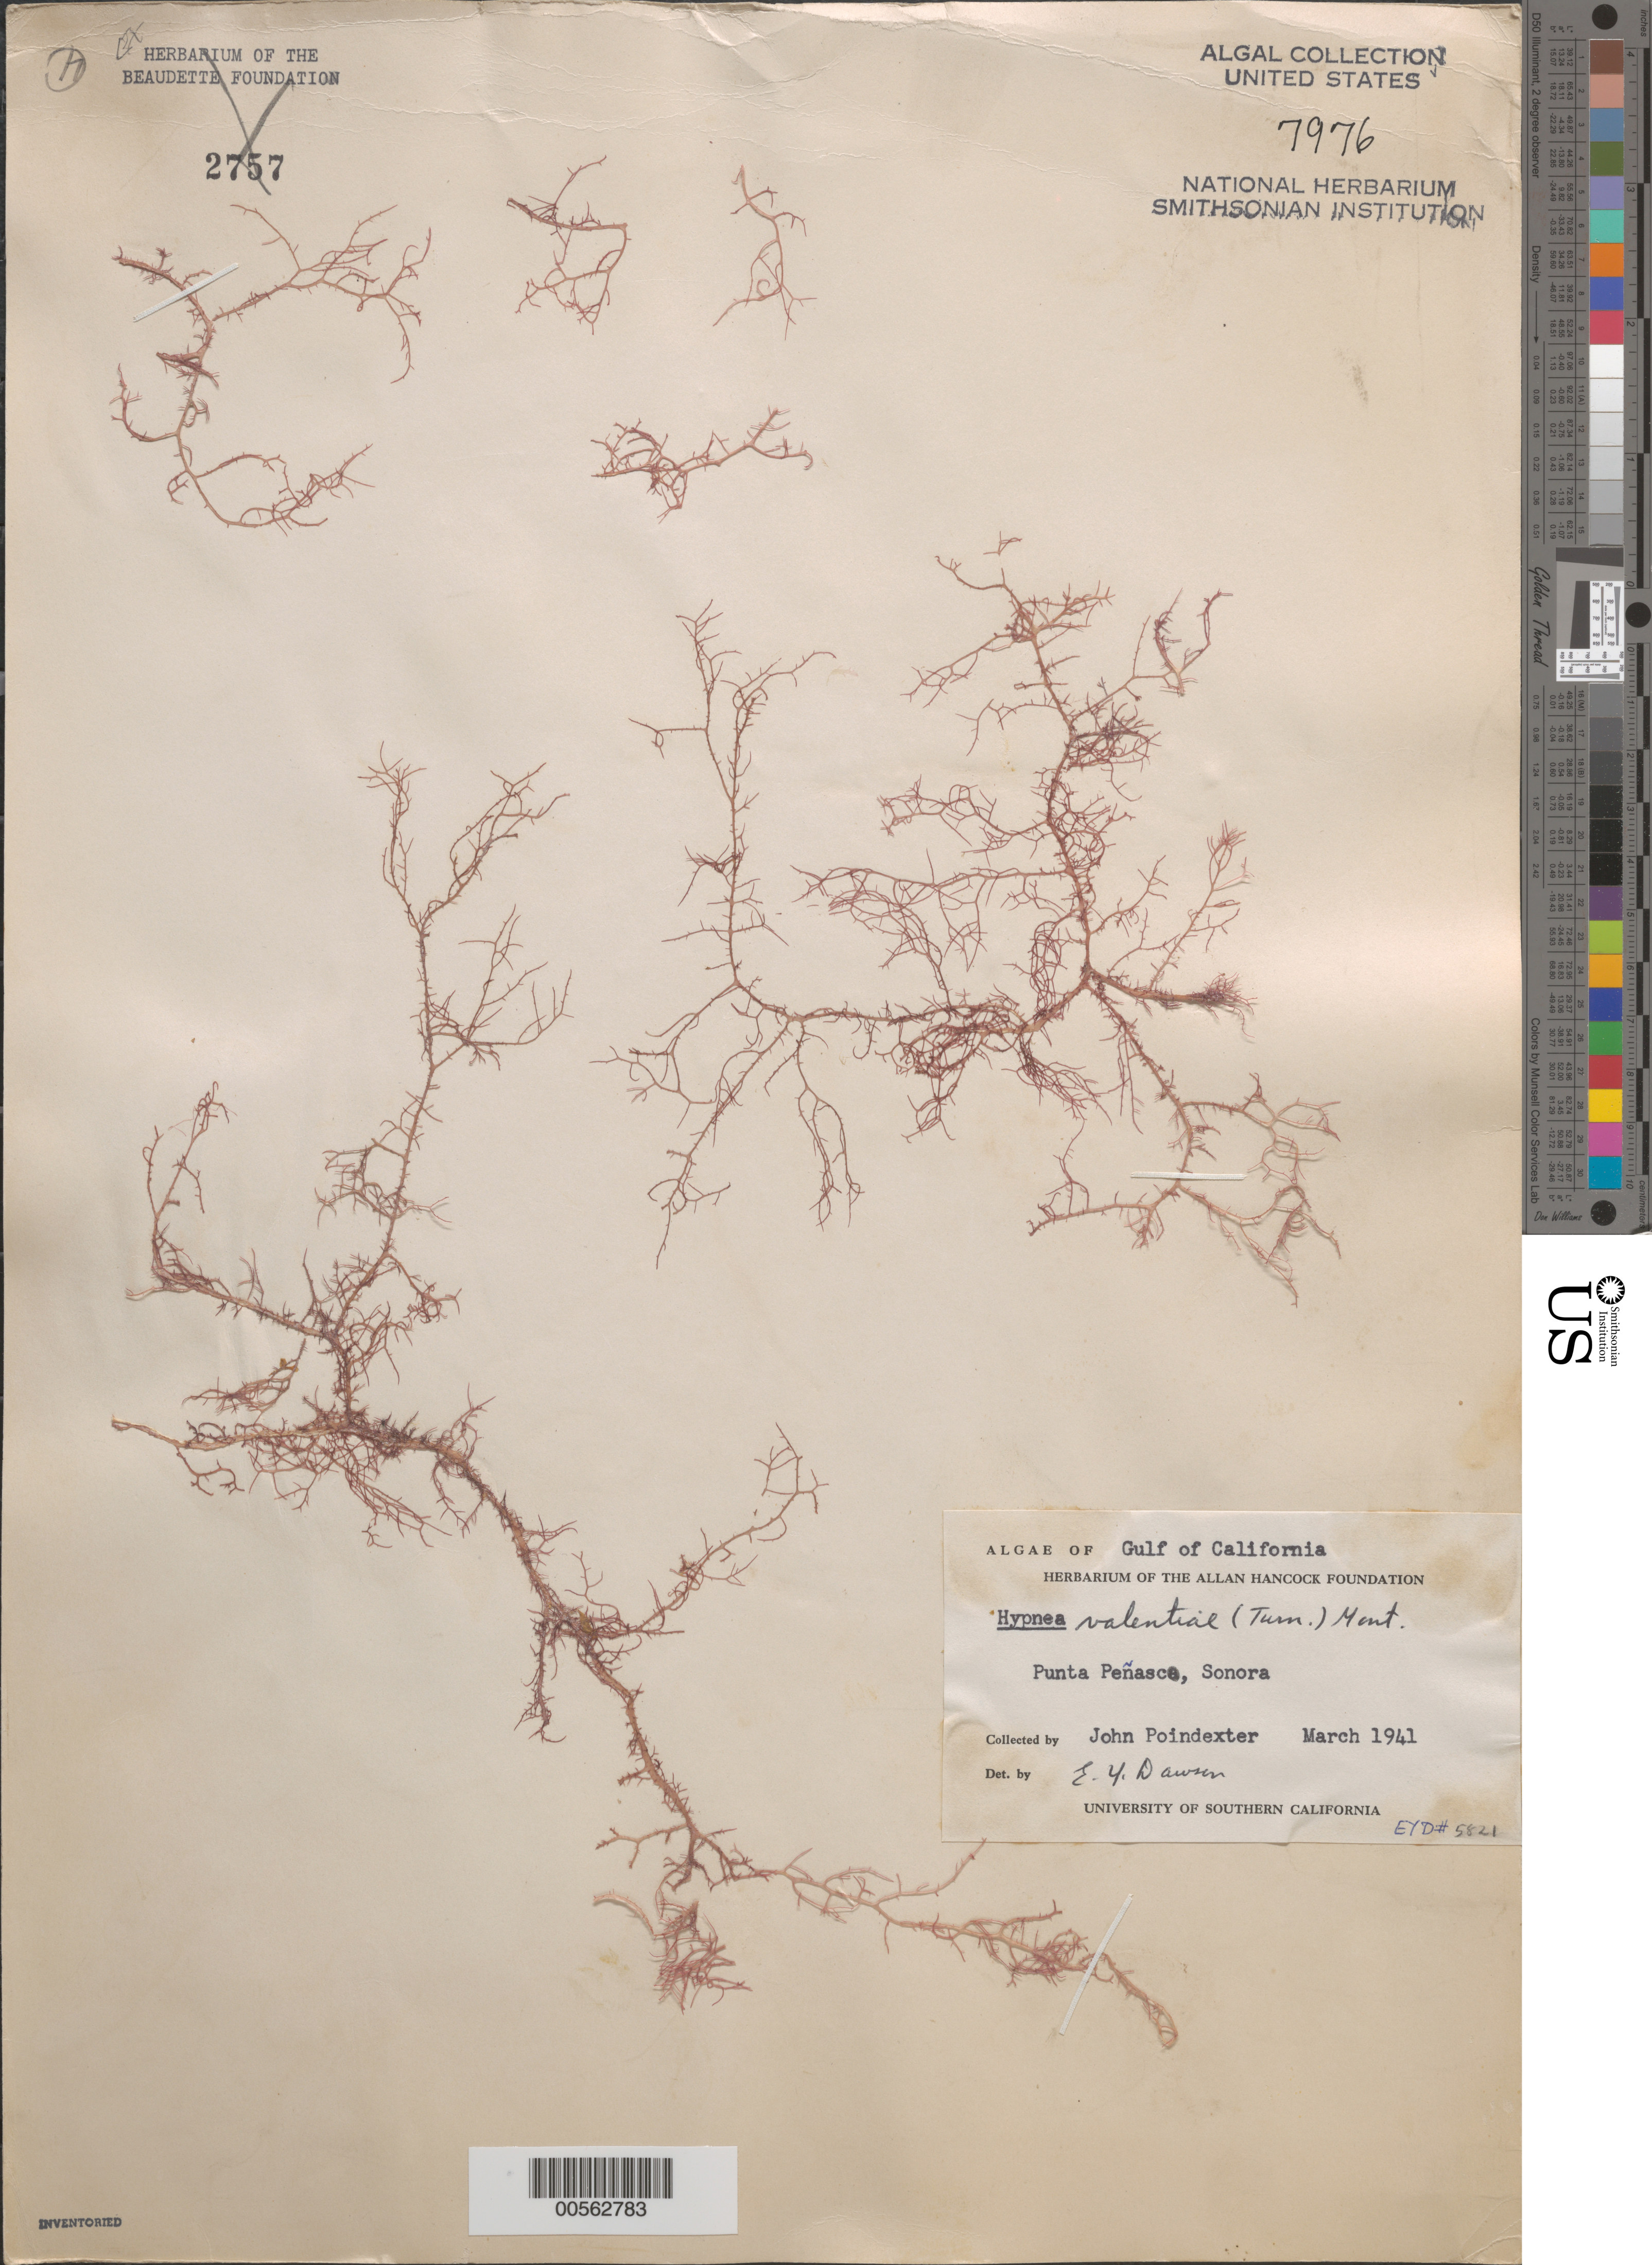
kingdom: Plantae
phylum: Rhodophyta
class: Florideophyceae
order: Gigartinales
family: Cystocloniaceae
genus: Hypnea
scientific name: Hypnea valentiae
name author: (Turner) Mont.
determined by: Dawson, E. Y.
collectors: J. Poindexter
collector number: EYD 5821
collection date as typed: Mar 1941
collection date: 1941-03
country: Mexico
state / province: Sonora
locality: Punta penasco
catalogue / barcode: US 7976